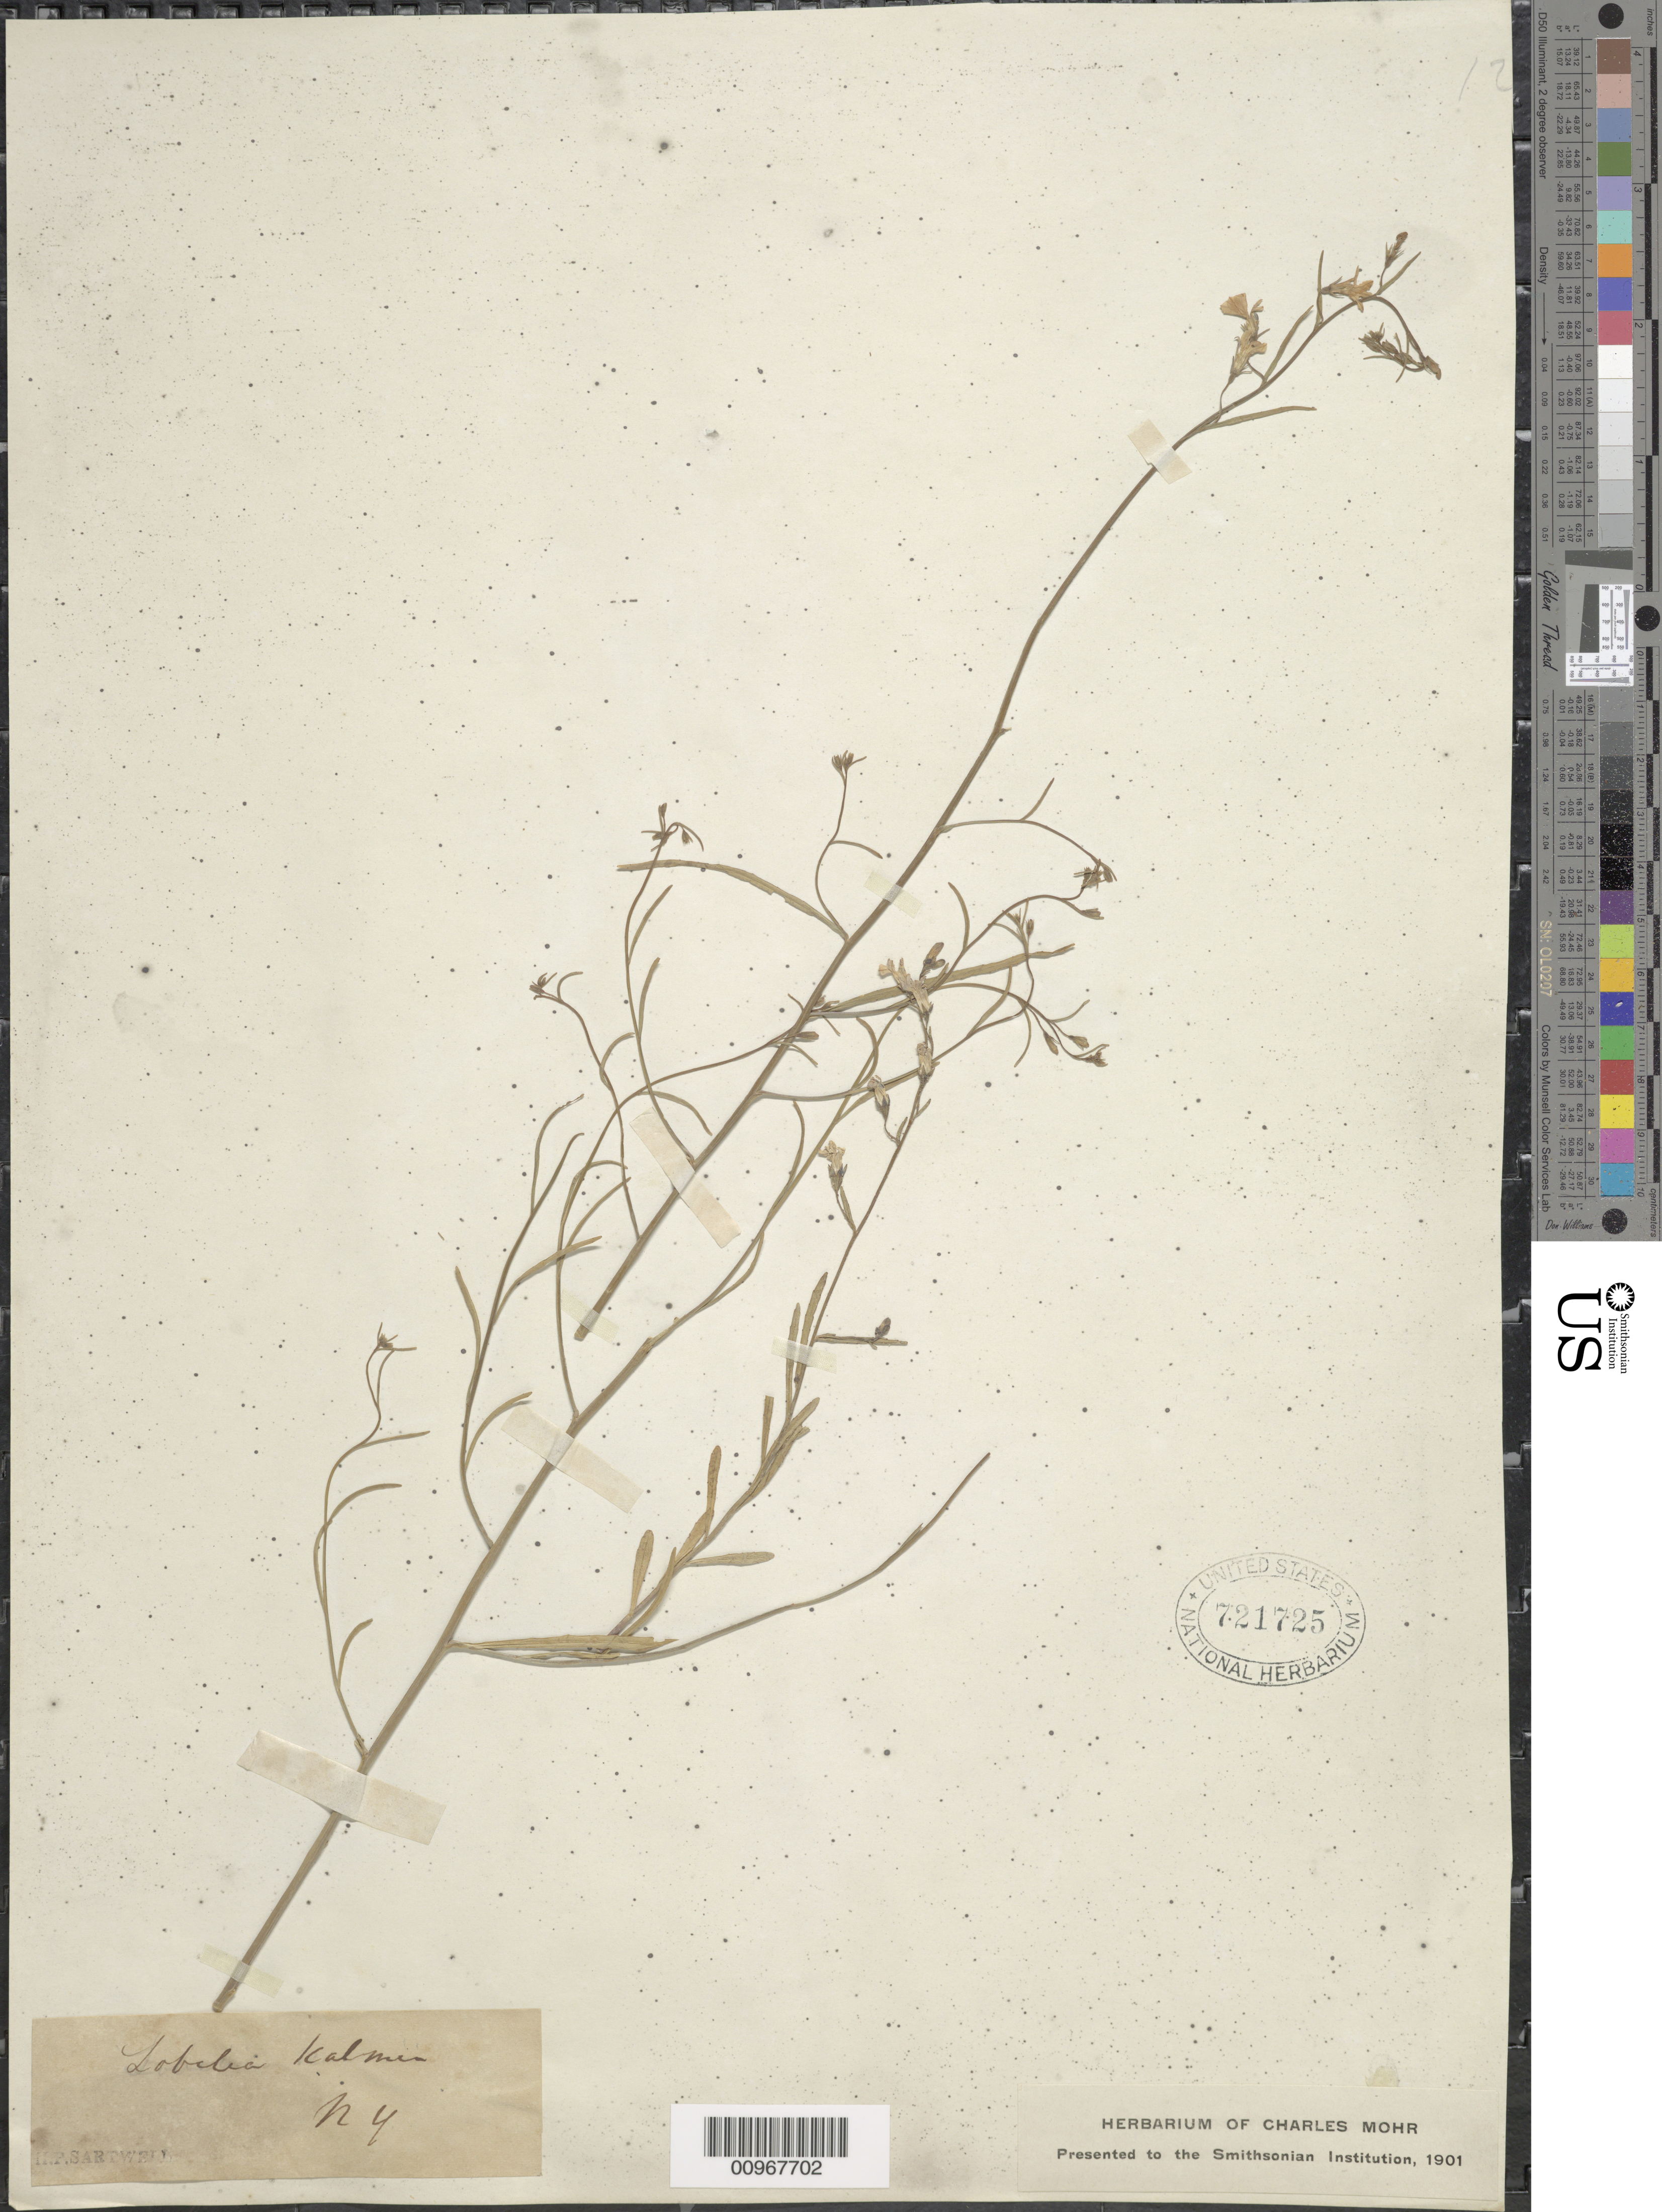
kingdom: Plantae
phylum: Tracheophyta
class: Magnoliopsida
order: Asterales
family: Campanulaceae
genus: Lobelia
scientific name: Lobelia kalmii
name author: L.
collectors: H. P. Sartwell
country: United States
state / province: New York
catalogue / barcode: US 721725